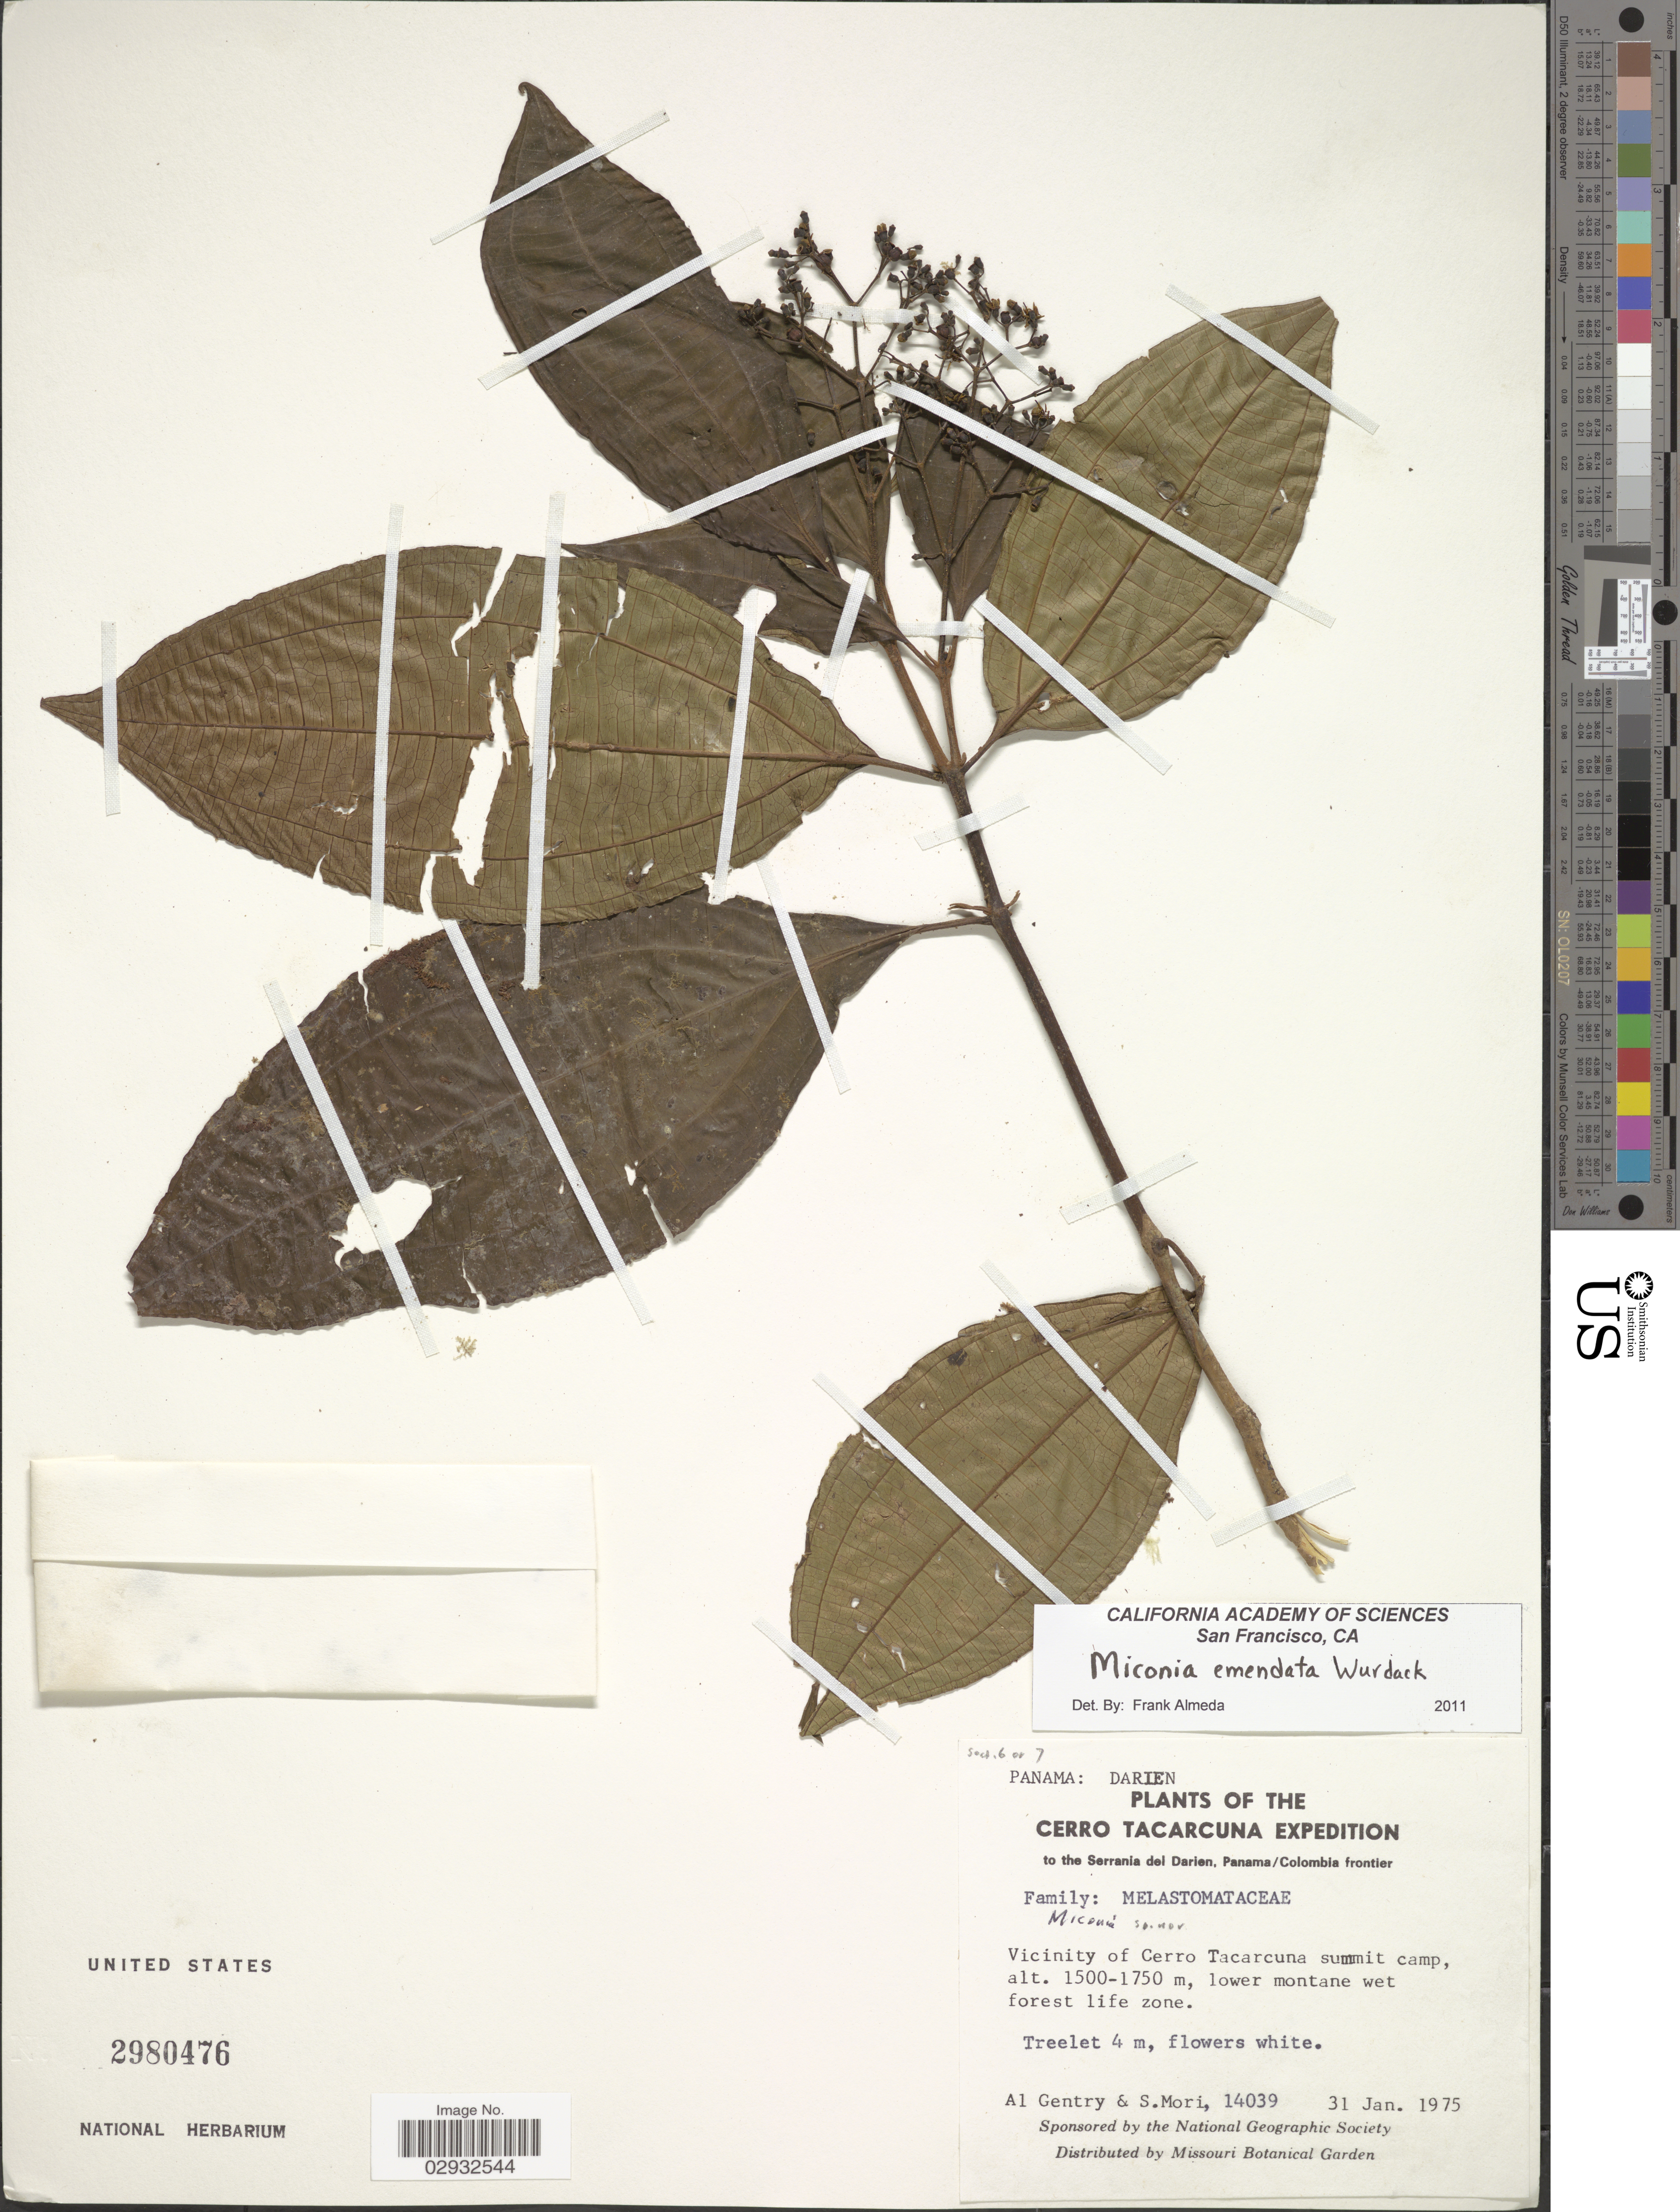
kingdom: Plantae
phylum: Tracheophyta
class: Magnoliopsida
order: Myrtales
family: Melastomataceae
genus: Miconia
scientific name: Miconia emendata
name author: Wurdack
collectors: A. H. Gentry & S. Mori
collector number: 14039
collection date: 1975-01-31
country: Panama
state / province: Darién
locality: Serrania del Darien, Panama/Colombia frontier. Vicinity of Cerro Tacarcuna summit camp. Lower montane wet forest life zone.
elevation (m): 1500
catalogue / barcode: US 2980476